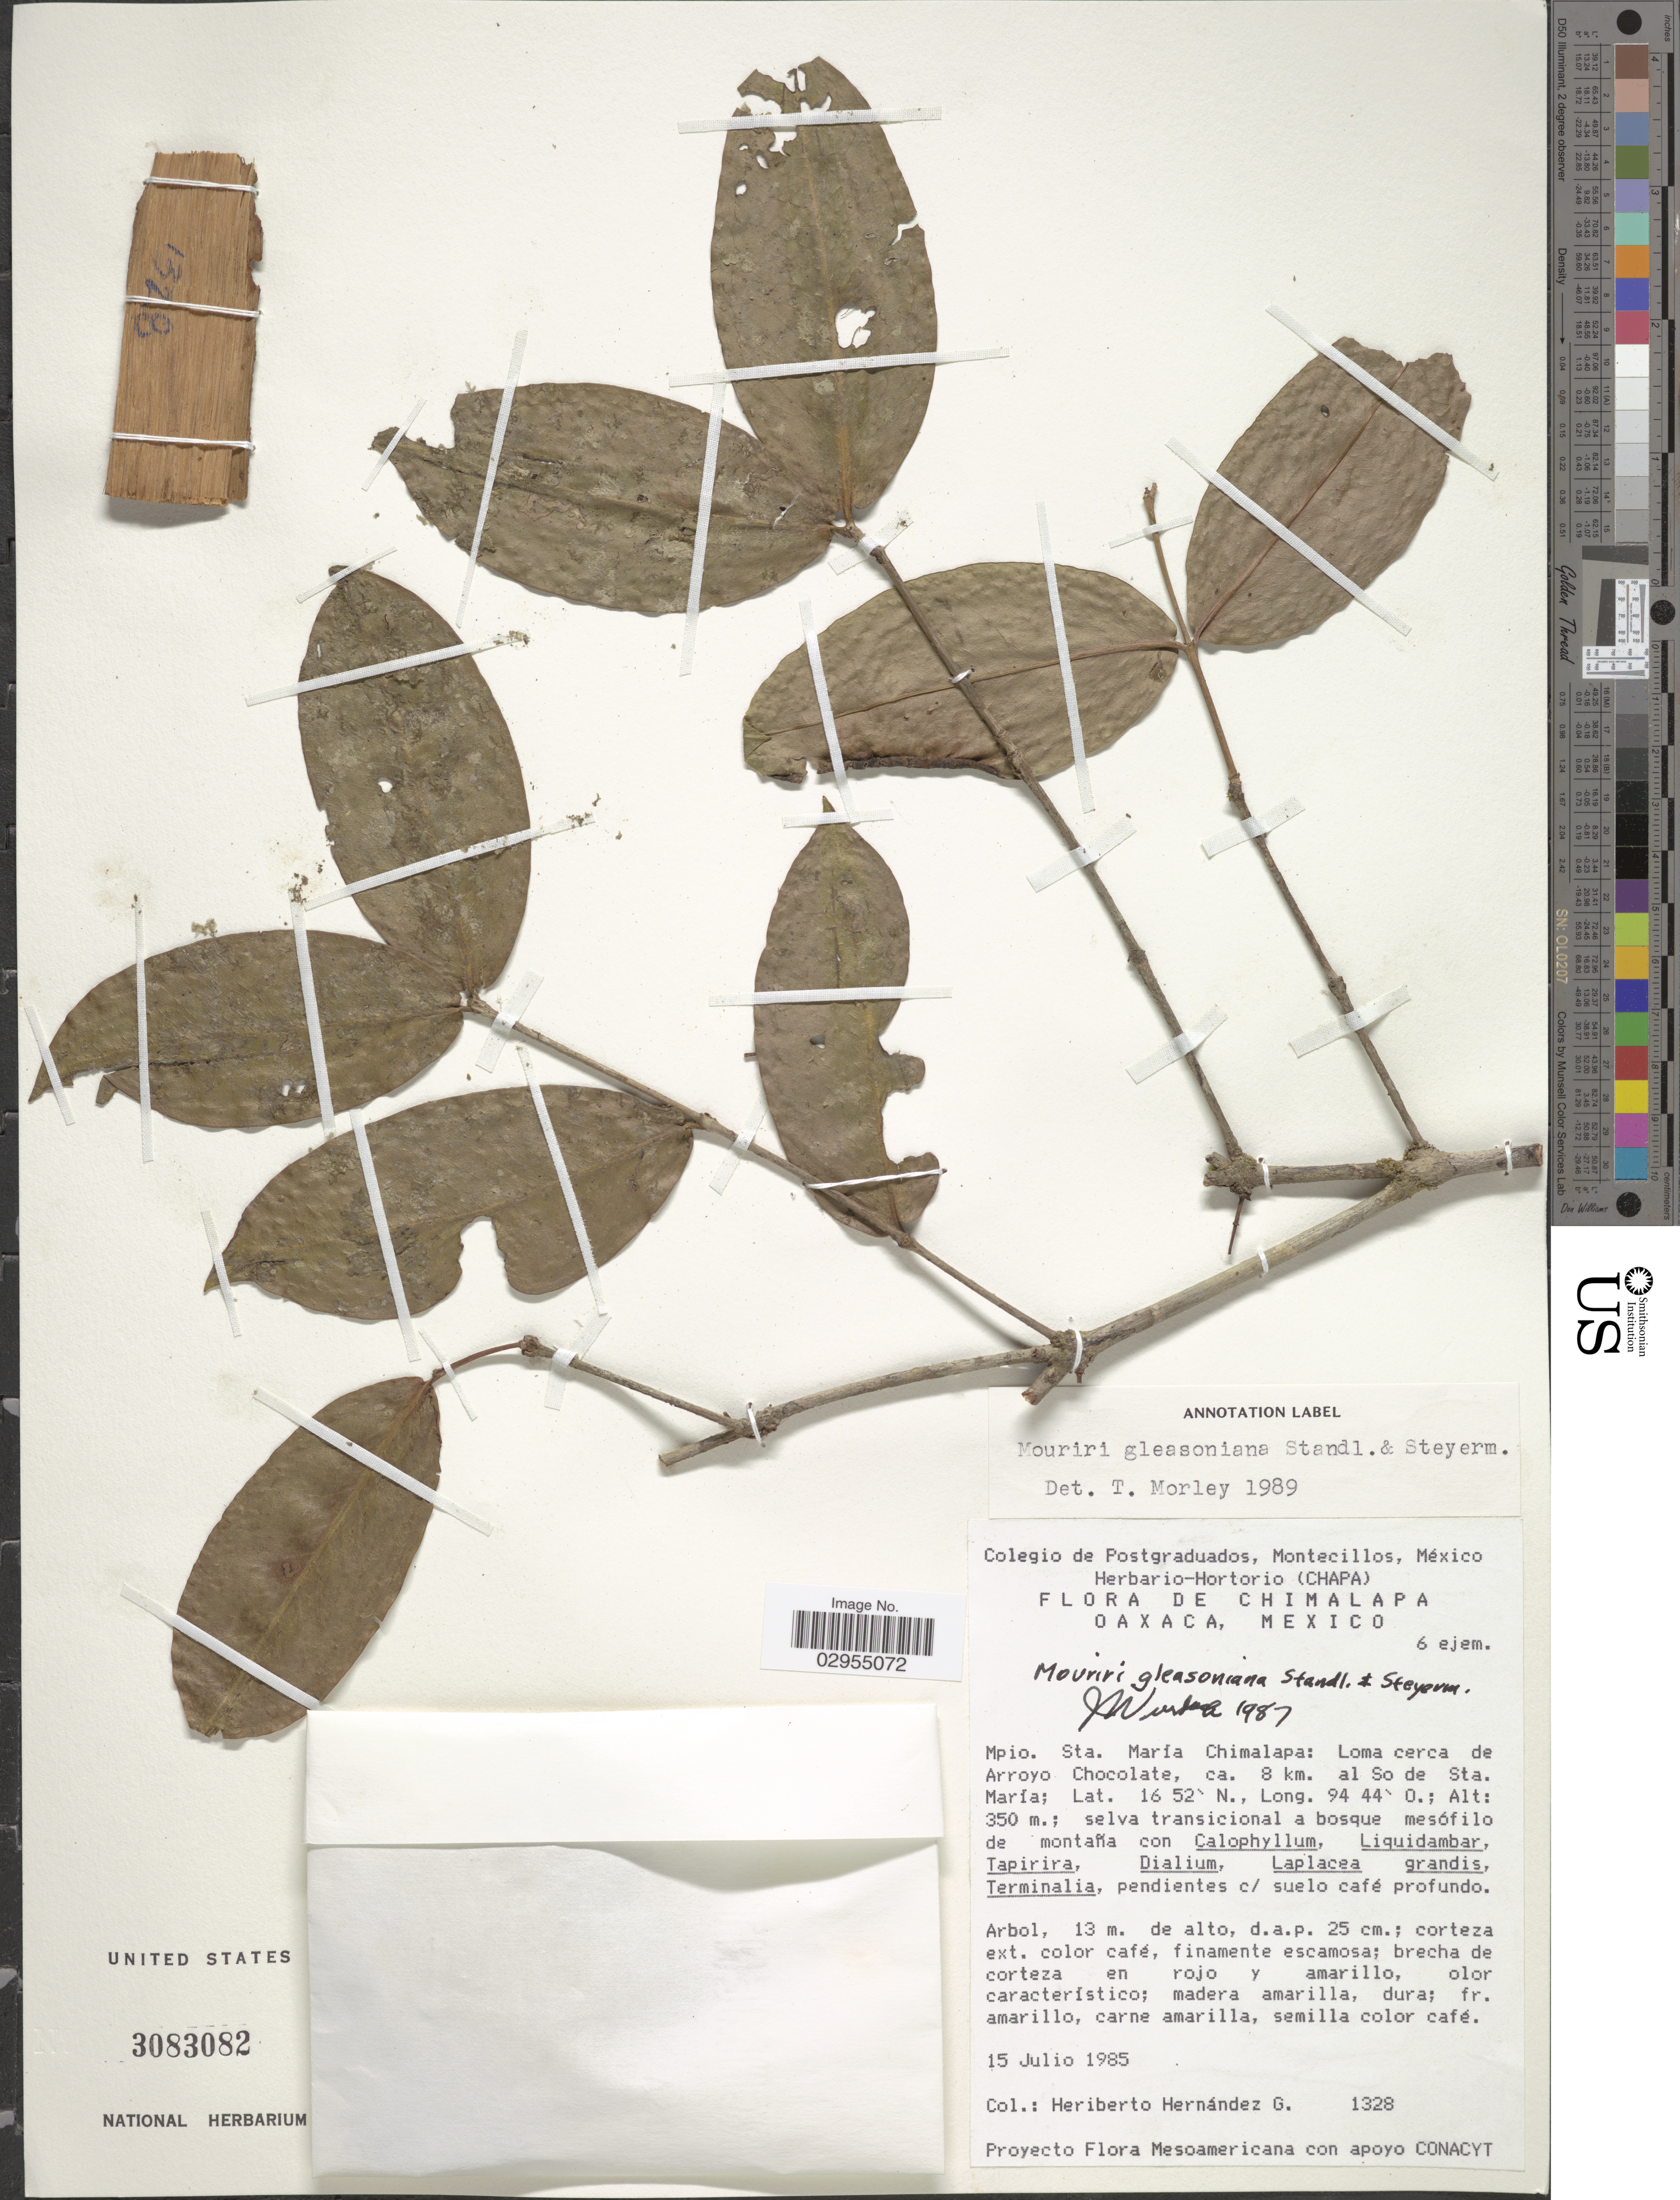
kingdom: Plantae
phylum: Tracheophyta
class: Magnoliopsida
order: Myrtales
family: Melastomataceae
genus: Mouriri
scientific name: Mouriri gleasoniana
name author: Standl.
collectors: H. Hernandez G.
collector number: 1328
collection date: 1985-07-15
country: Mexico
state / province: Oaxaca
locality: Chimalapa. Mpio. Sta. María Chimalapa: Loma cerca de Arroyo Chocolate, ca. 8 km . al So de Sta. María.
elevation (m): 350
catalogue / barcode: US 3083082